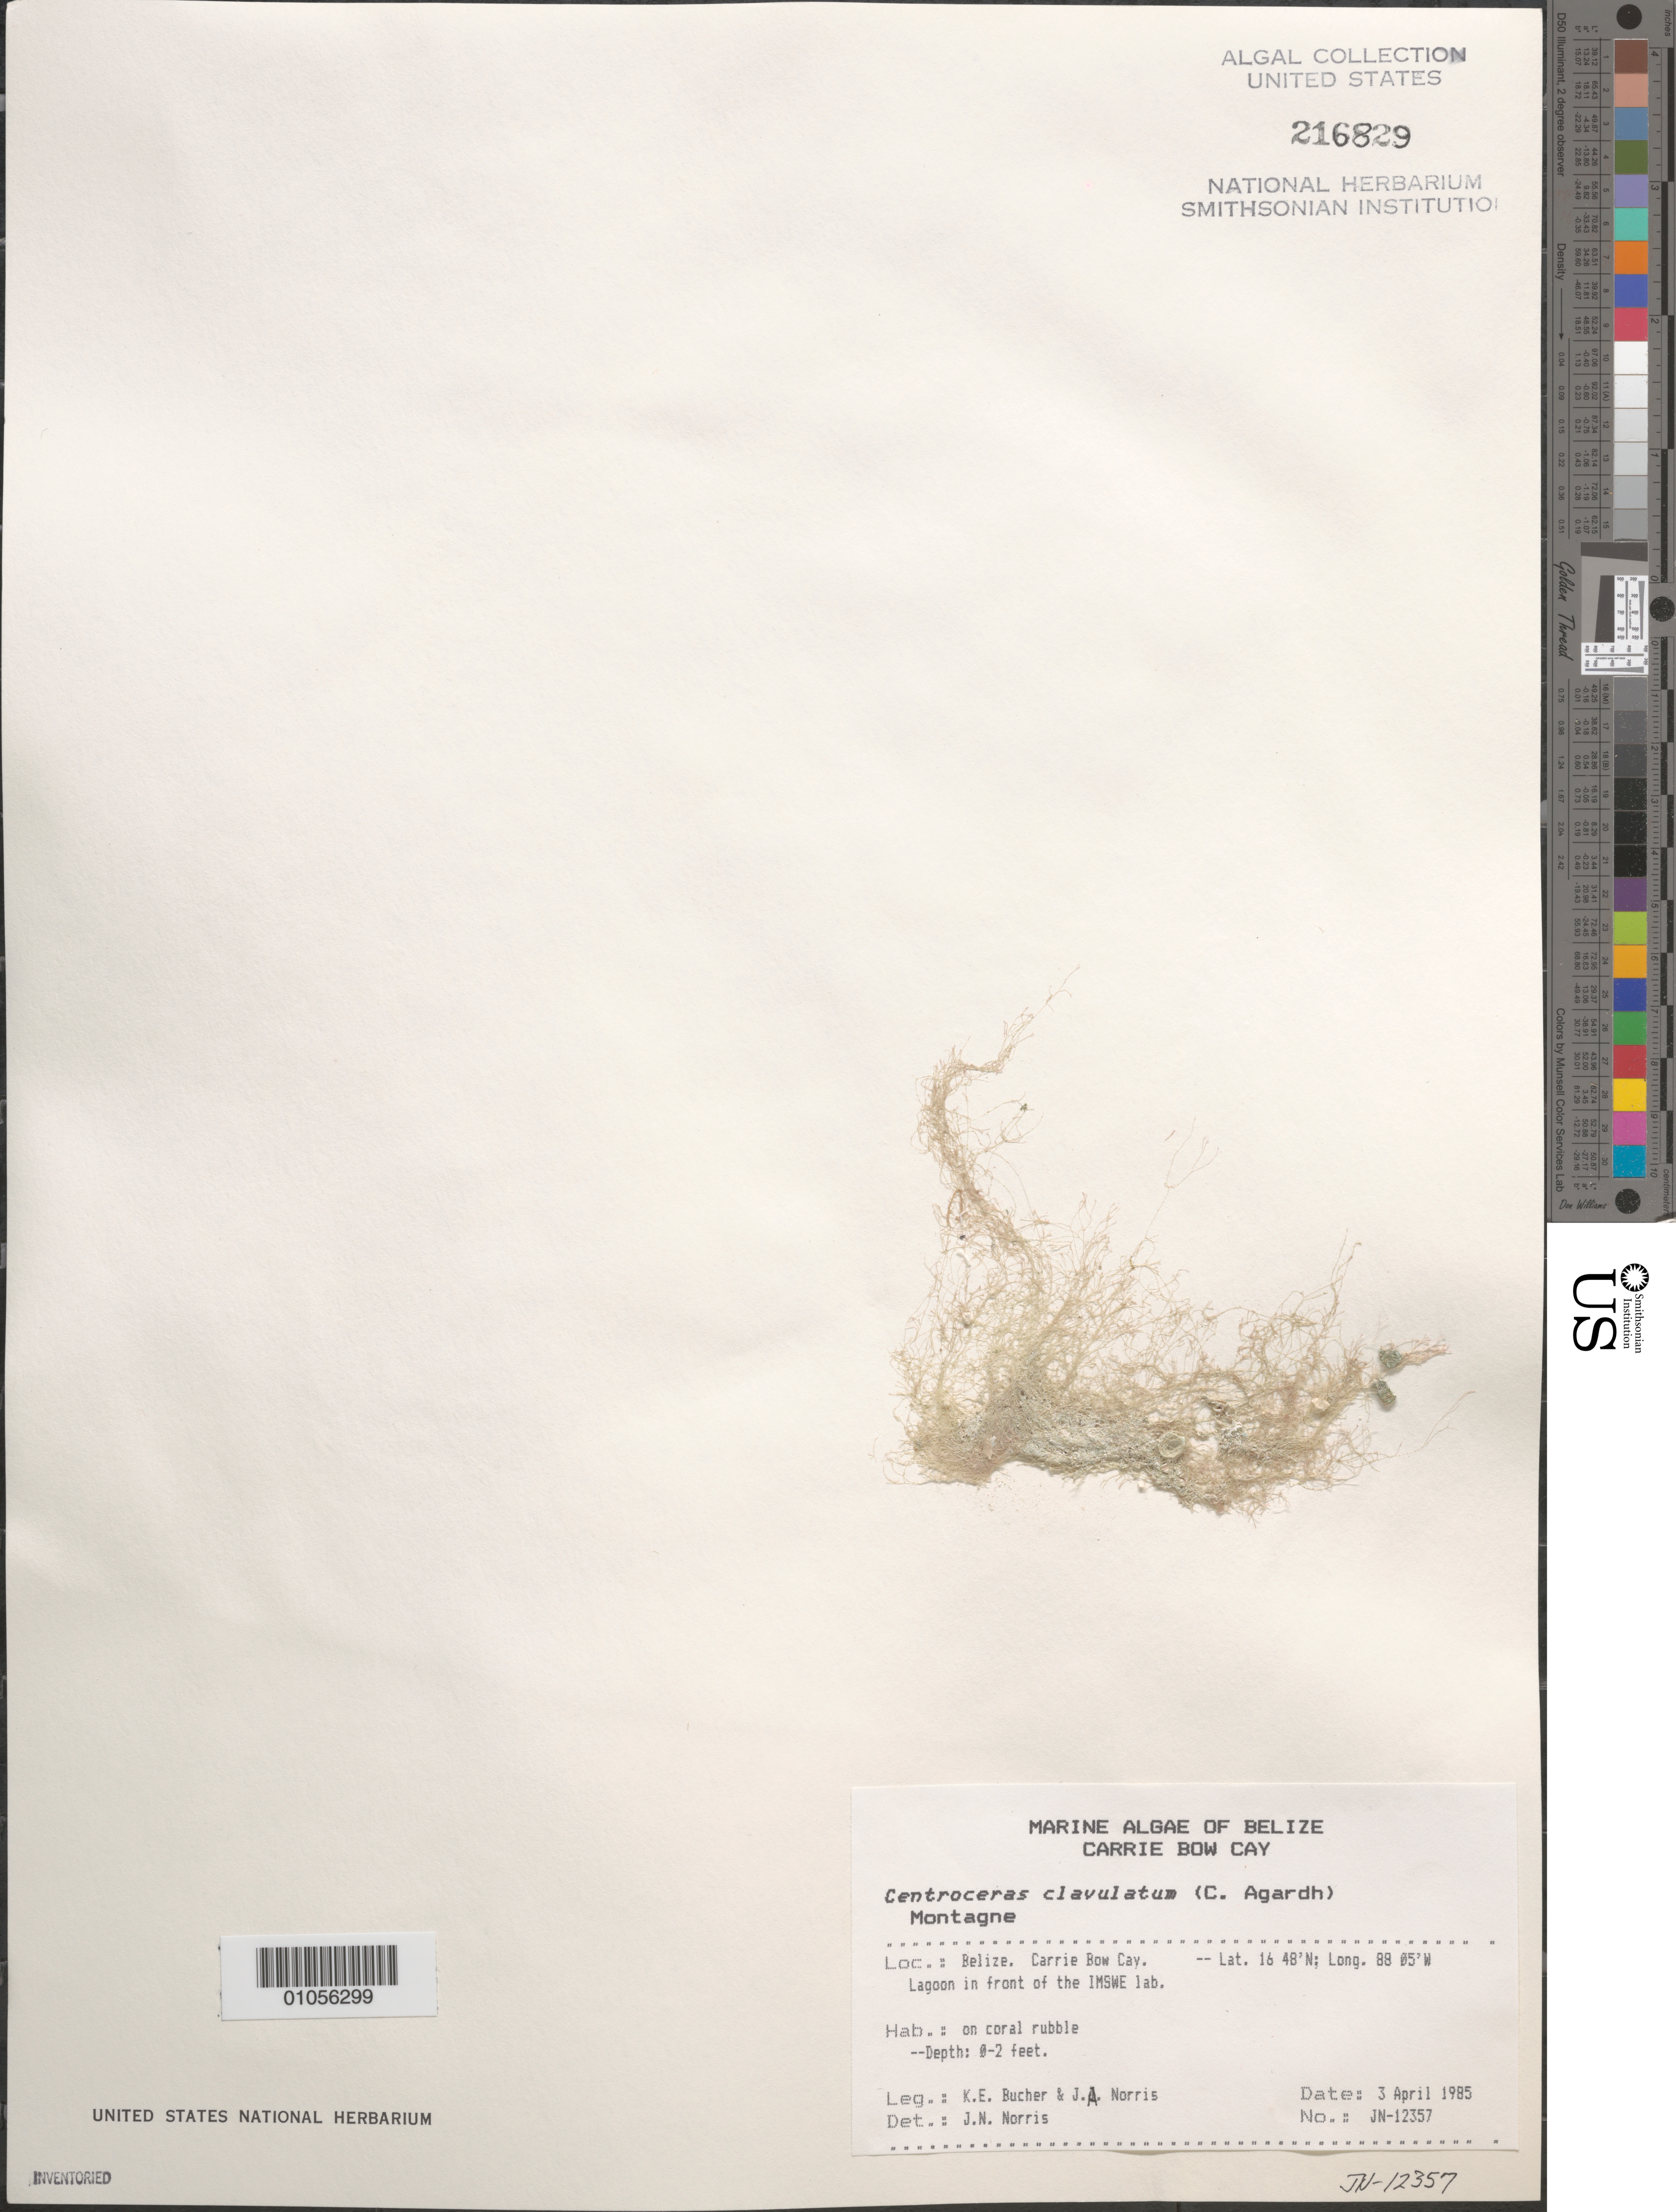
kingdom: Plantae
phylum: Rhodophyta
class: Florideophyceae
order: Ceramiales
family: Ceramiaceae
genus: Centroceras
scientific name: Centroceras clavulatum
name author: (C. Agardh) Mont.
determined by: Norris, James N.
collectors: K. E. Bucher & J. A. Norris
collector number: JN-12357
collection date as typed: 03 Apr 1985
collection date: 1985-04-03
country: Belize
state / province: Stann Creek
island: Carrie Bow Cay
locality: Lagoon in front of the IMSWE laboratory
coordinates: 16 48'N, 88 05'W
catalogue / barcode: US 216829